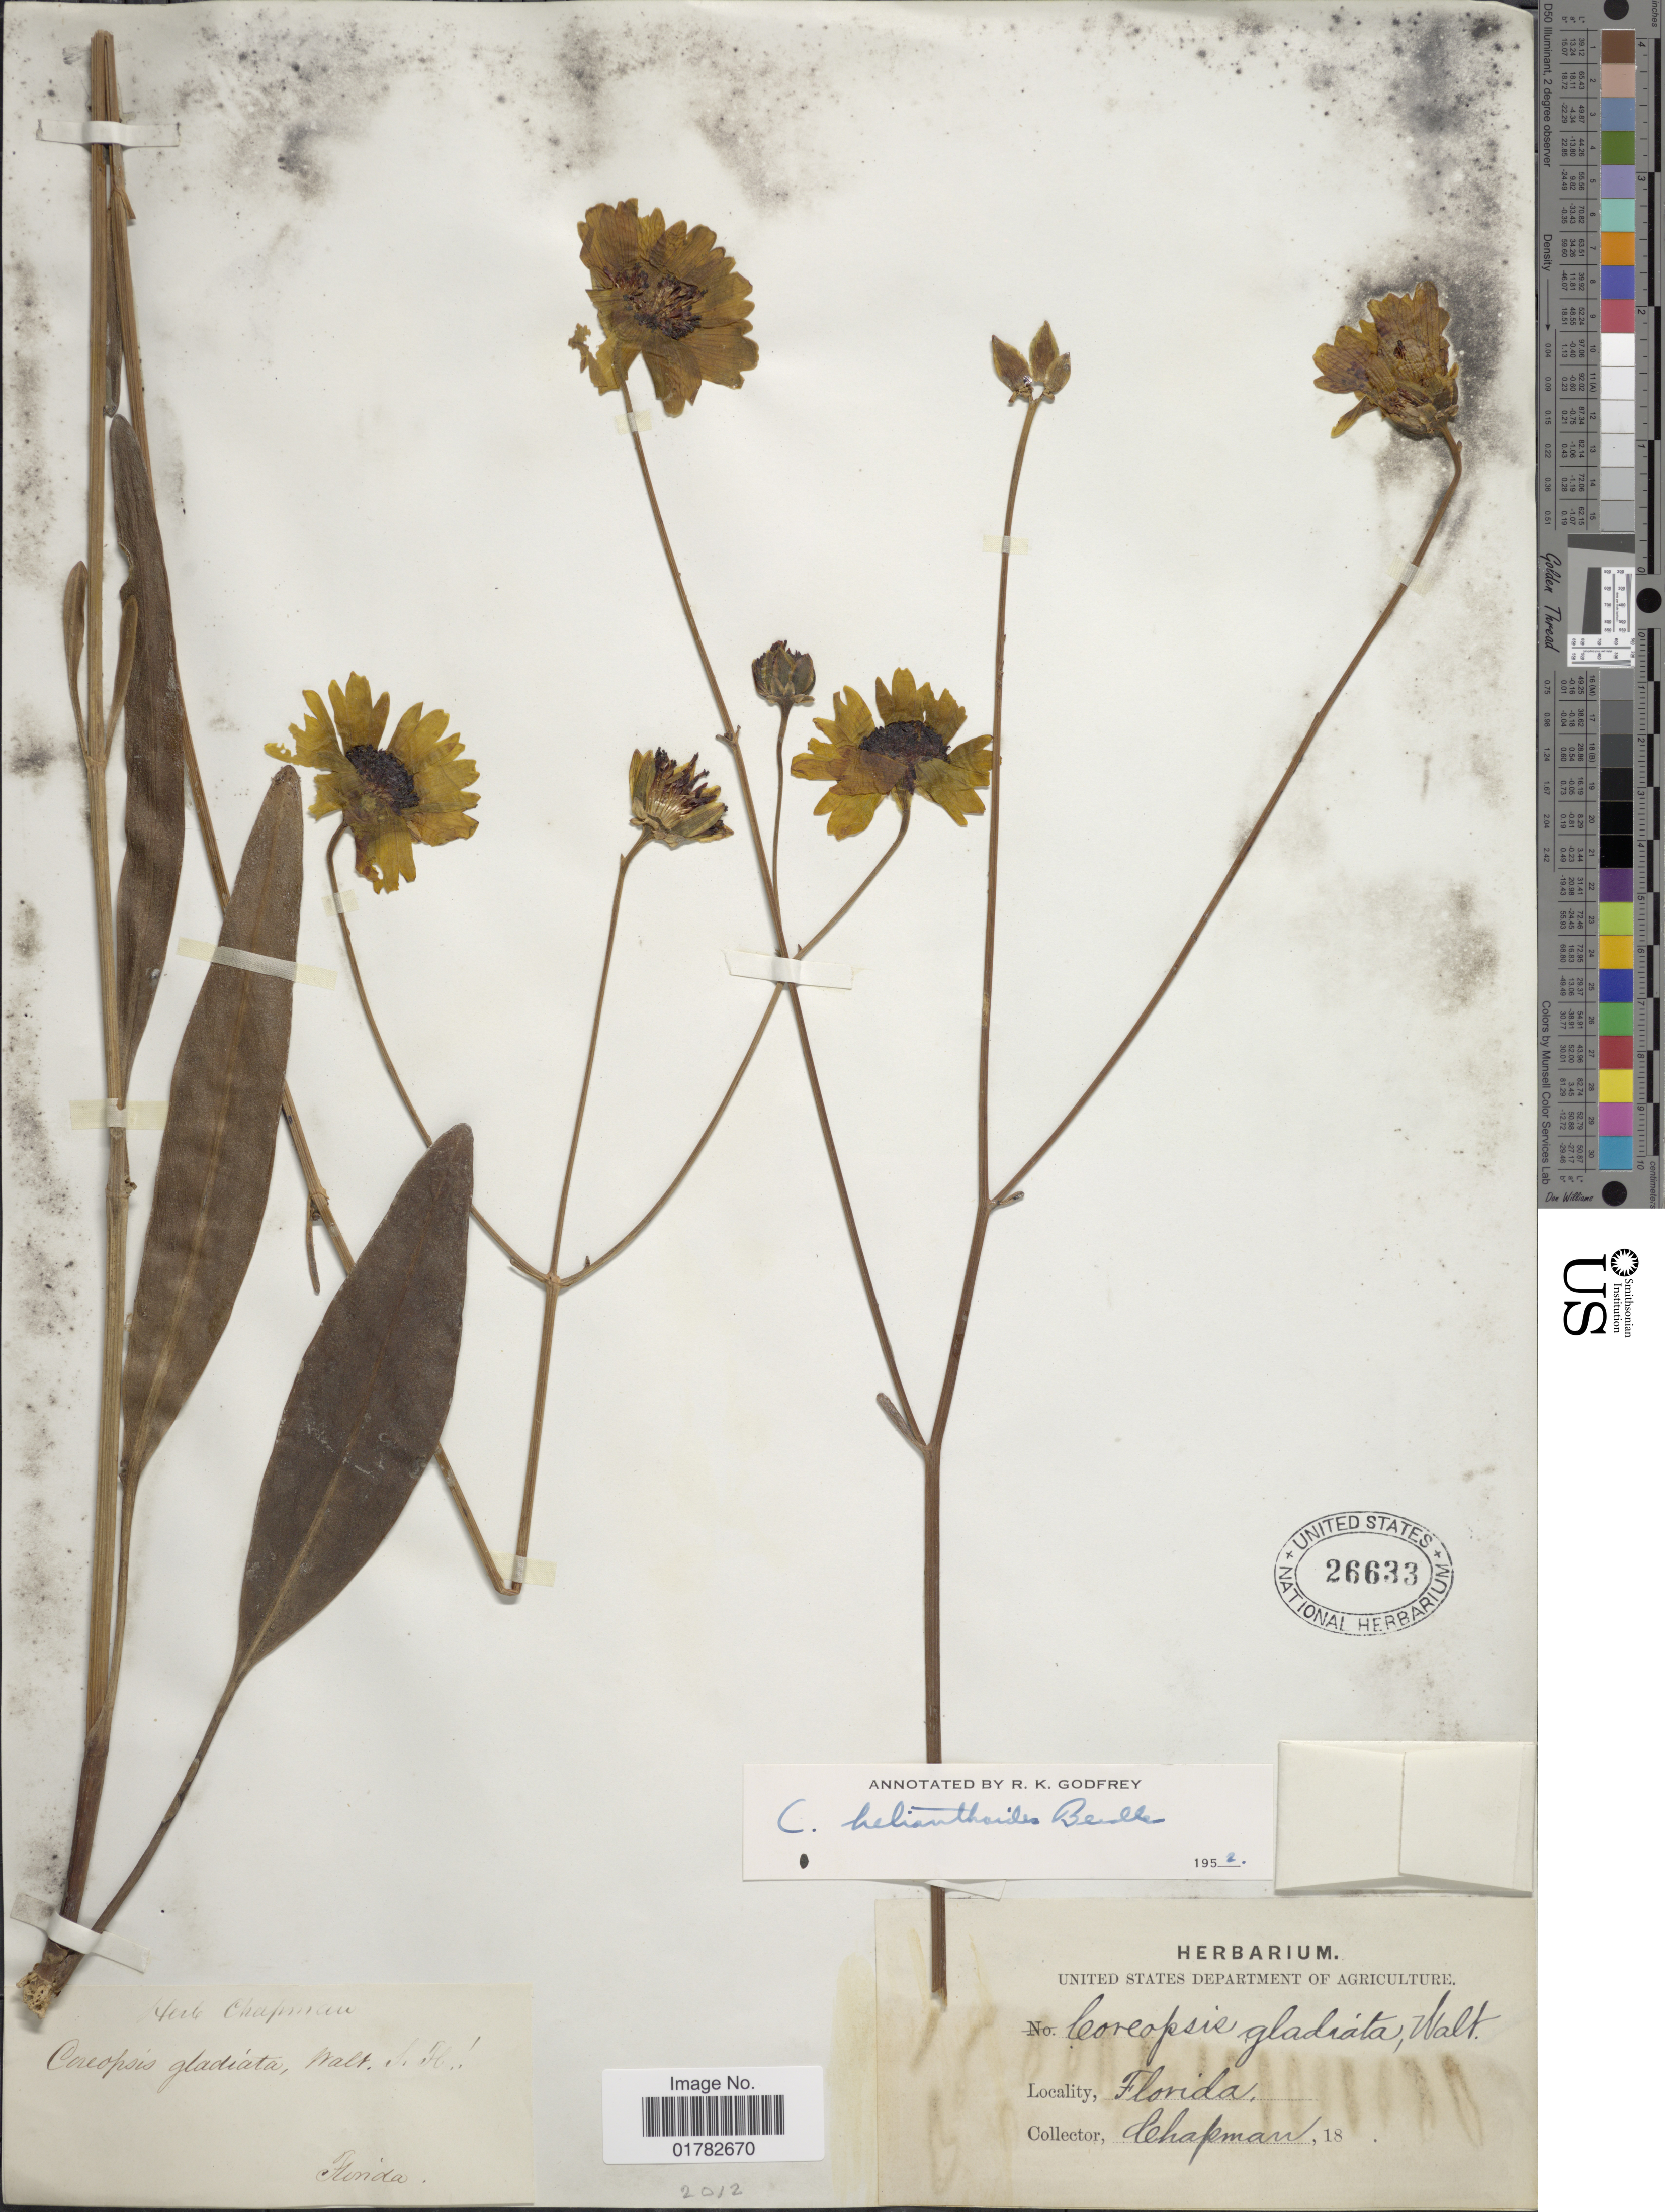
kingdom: Plantae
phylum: Tracheophyta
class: Magnoliopsida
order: Asterales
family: Asteraceae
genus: Coreopsis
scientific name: Coreopsis helianthoides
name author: Beadle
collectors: A. Chapman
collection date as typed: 18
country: United States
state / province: Florida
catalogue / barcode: US 26633